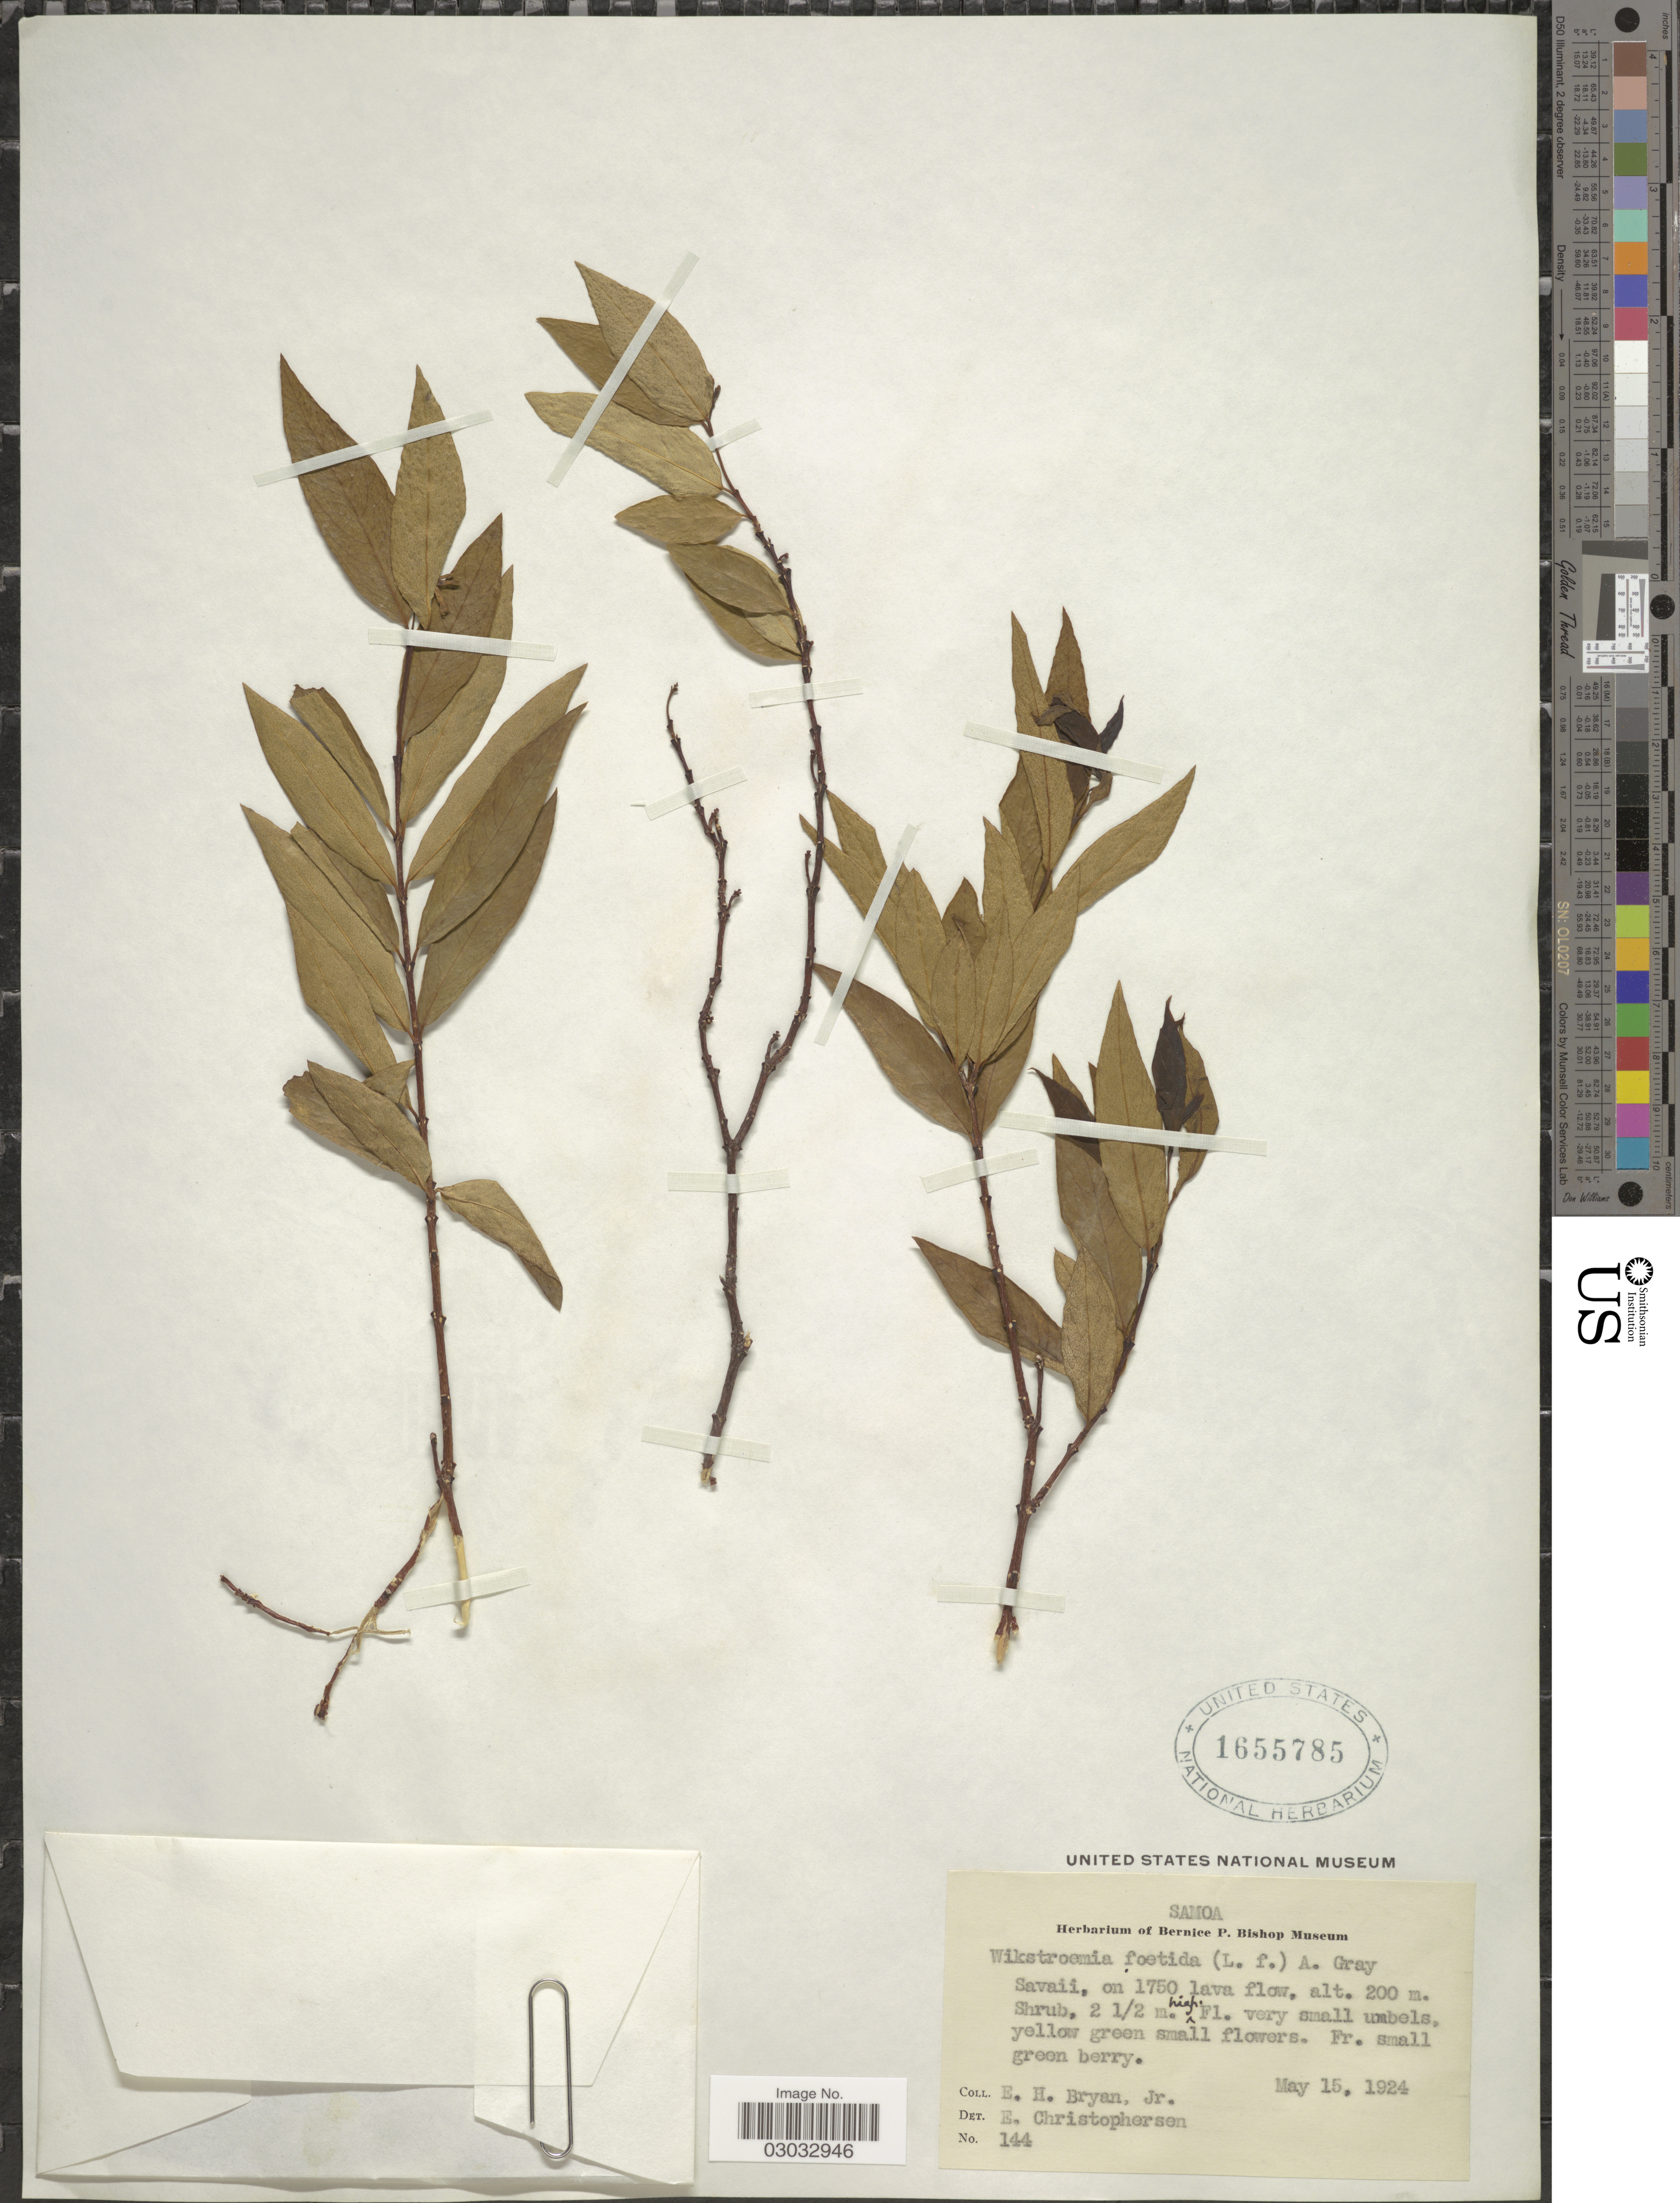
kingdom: Plantae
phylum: Tracheophyta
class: Magnoliopsida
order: Malvales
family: Thymelaeaceae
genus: Wikstroemia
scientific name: Wikstroemia coriacea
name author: Seem.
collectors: E. Bryan Jr.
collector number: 144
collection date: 1924-05-15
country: Samoa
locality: Samoa, Savaii, on 1750 lava flow.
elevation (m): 200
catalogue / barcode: US 1655785